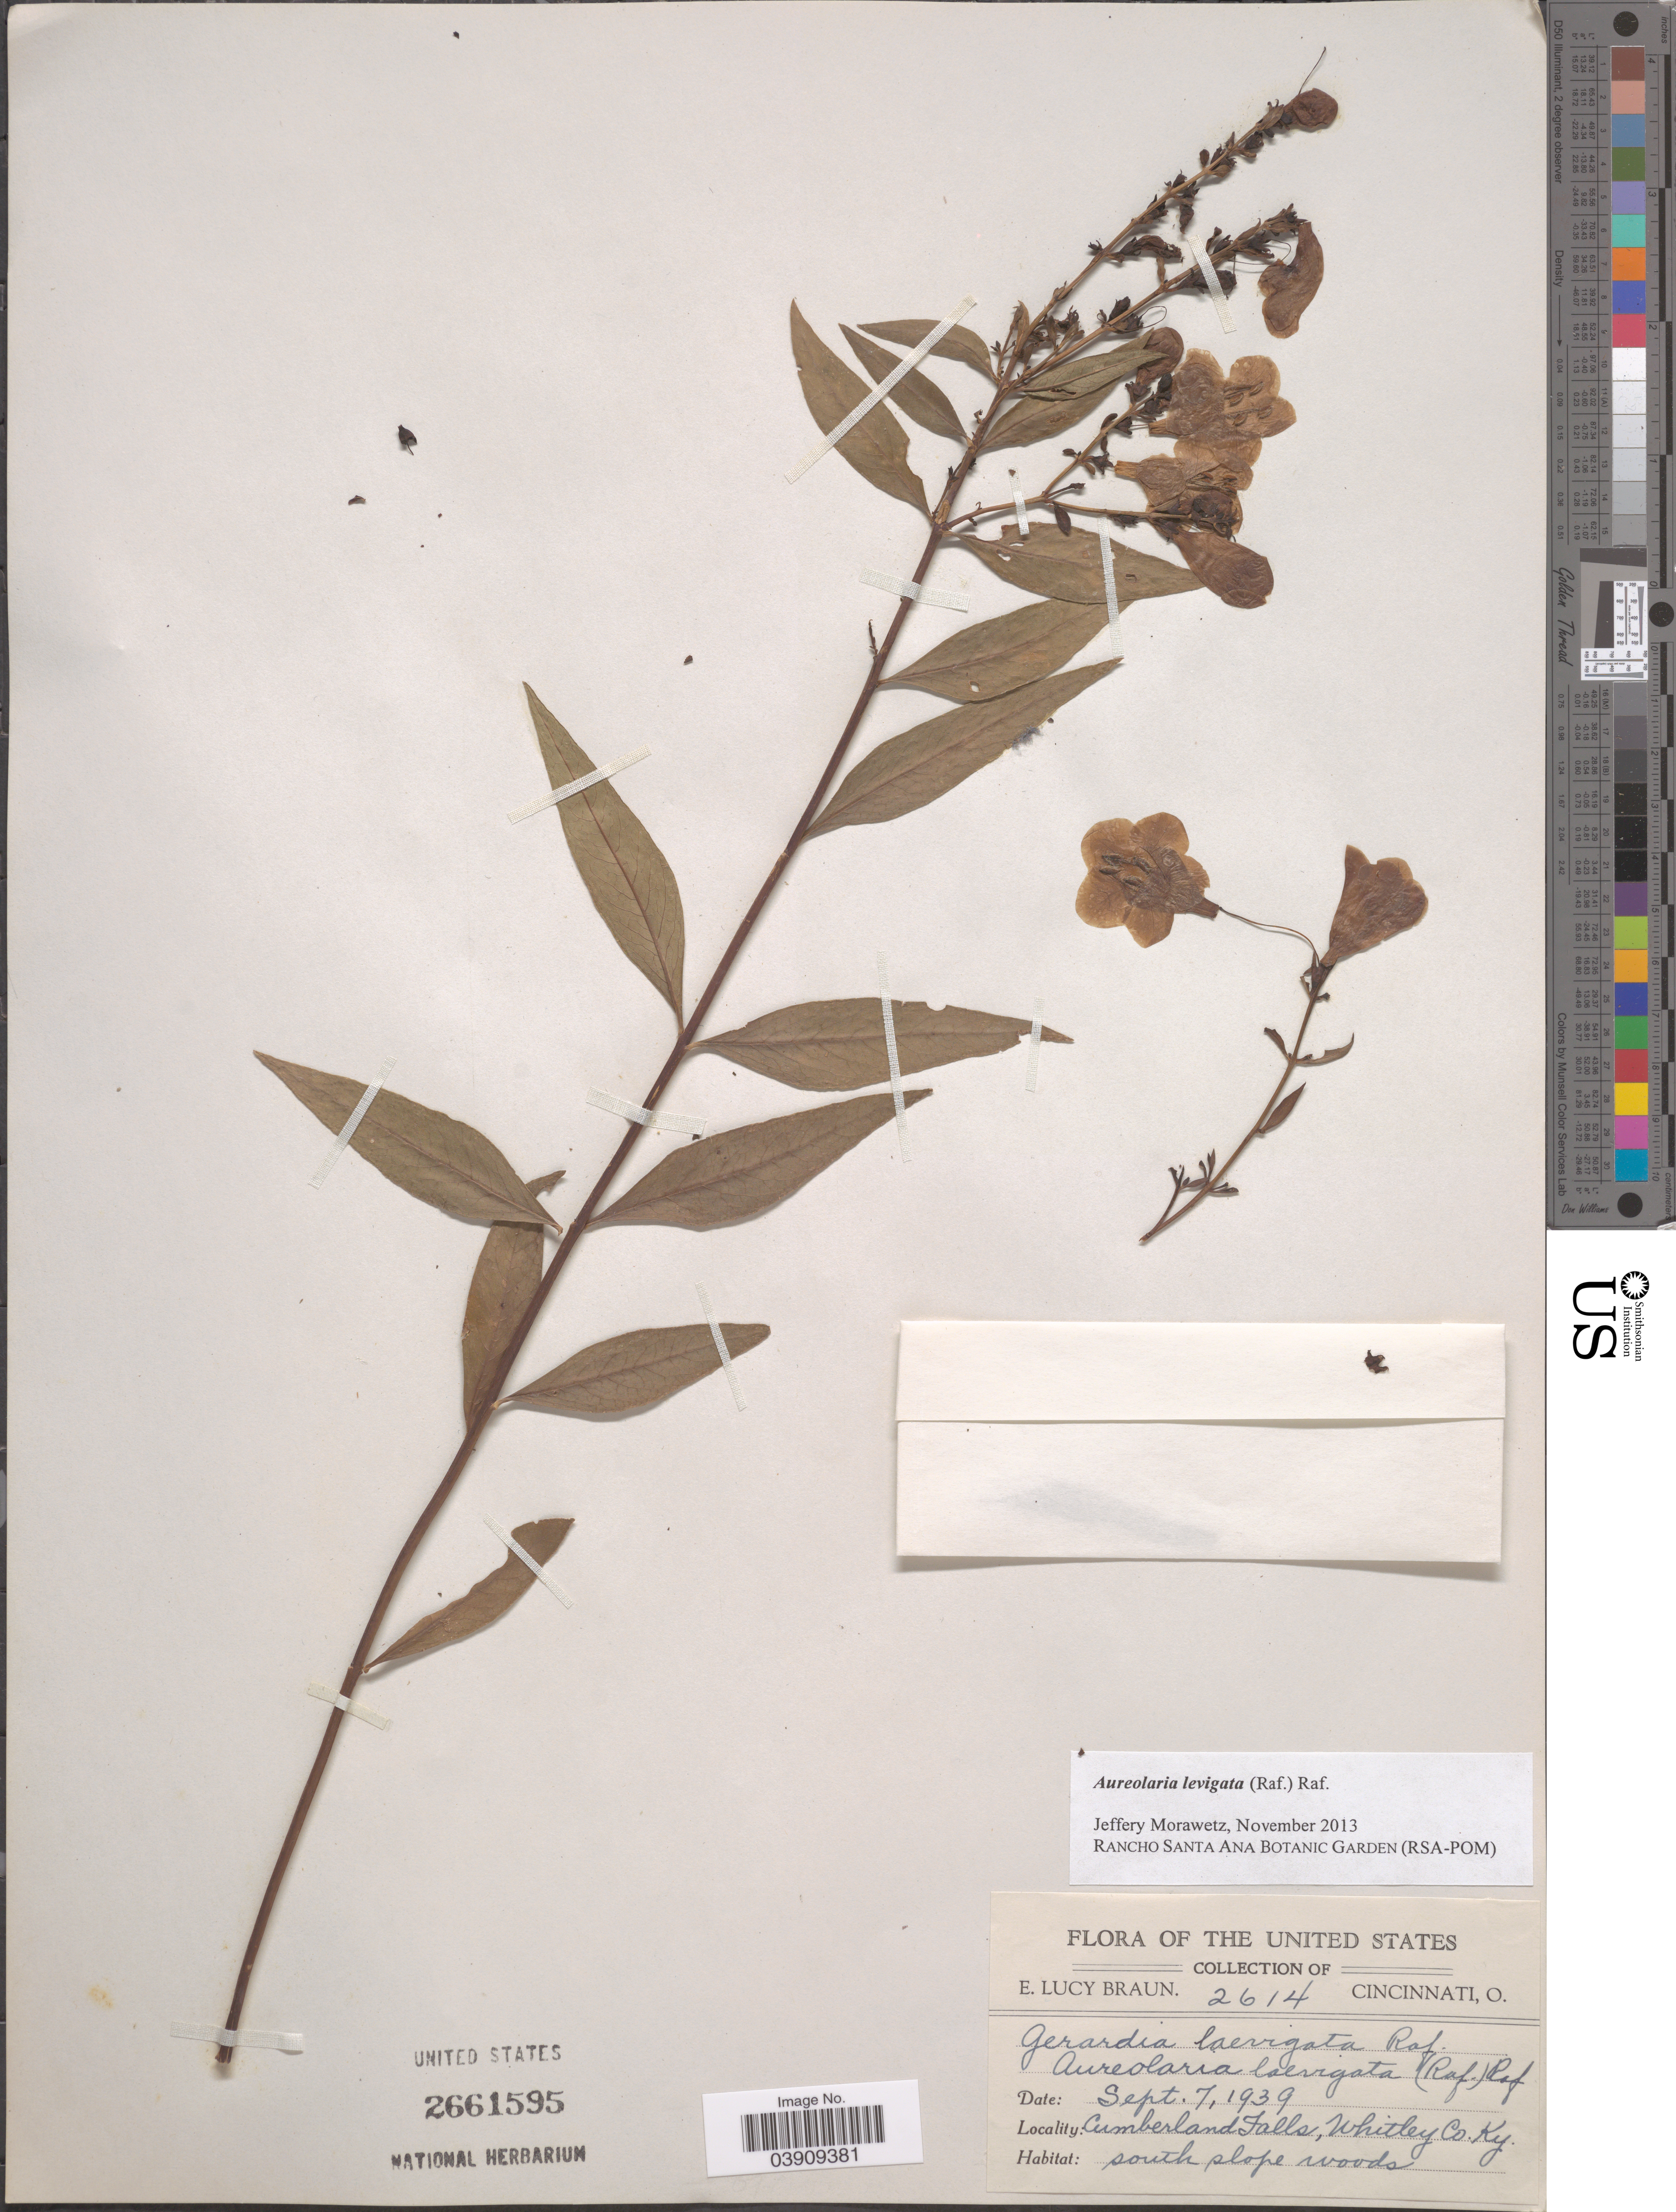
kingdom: Plantae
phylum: Tracheophyta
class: Magnoliopsida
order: Lamiales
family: Orobanchaceae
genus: Aureolaria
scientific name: Aureolaria laevigata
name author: (Raf.) Raf.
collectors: E. L. Braun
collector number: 2614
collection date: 1939-09-07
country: United States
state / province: Kentucky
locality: Cumberland Falls, Whitley Co.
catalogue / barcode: US 2661595